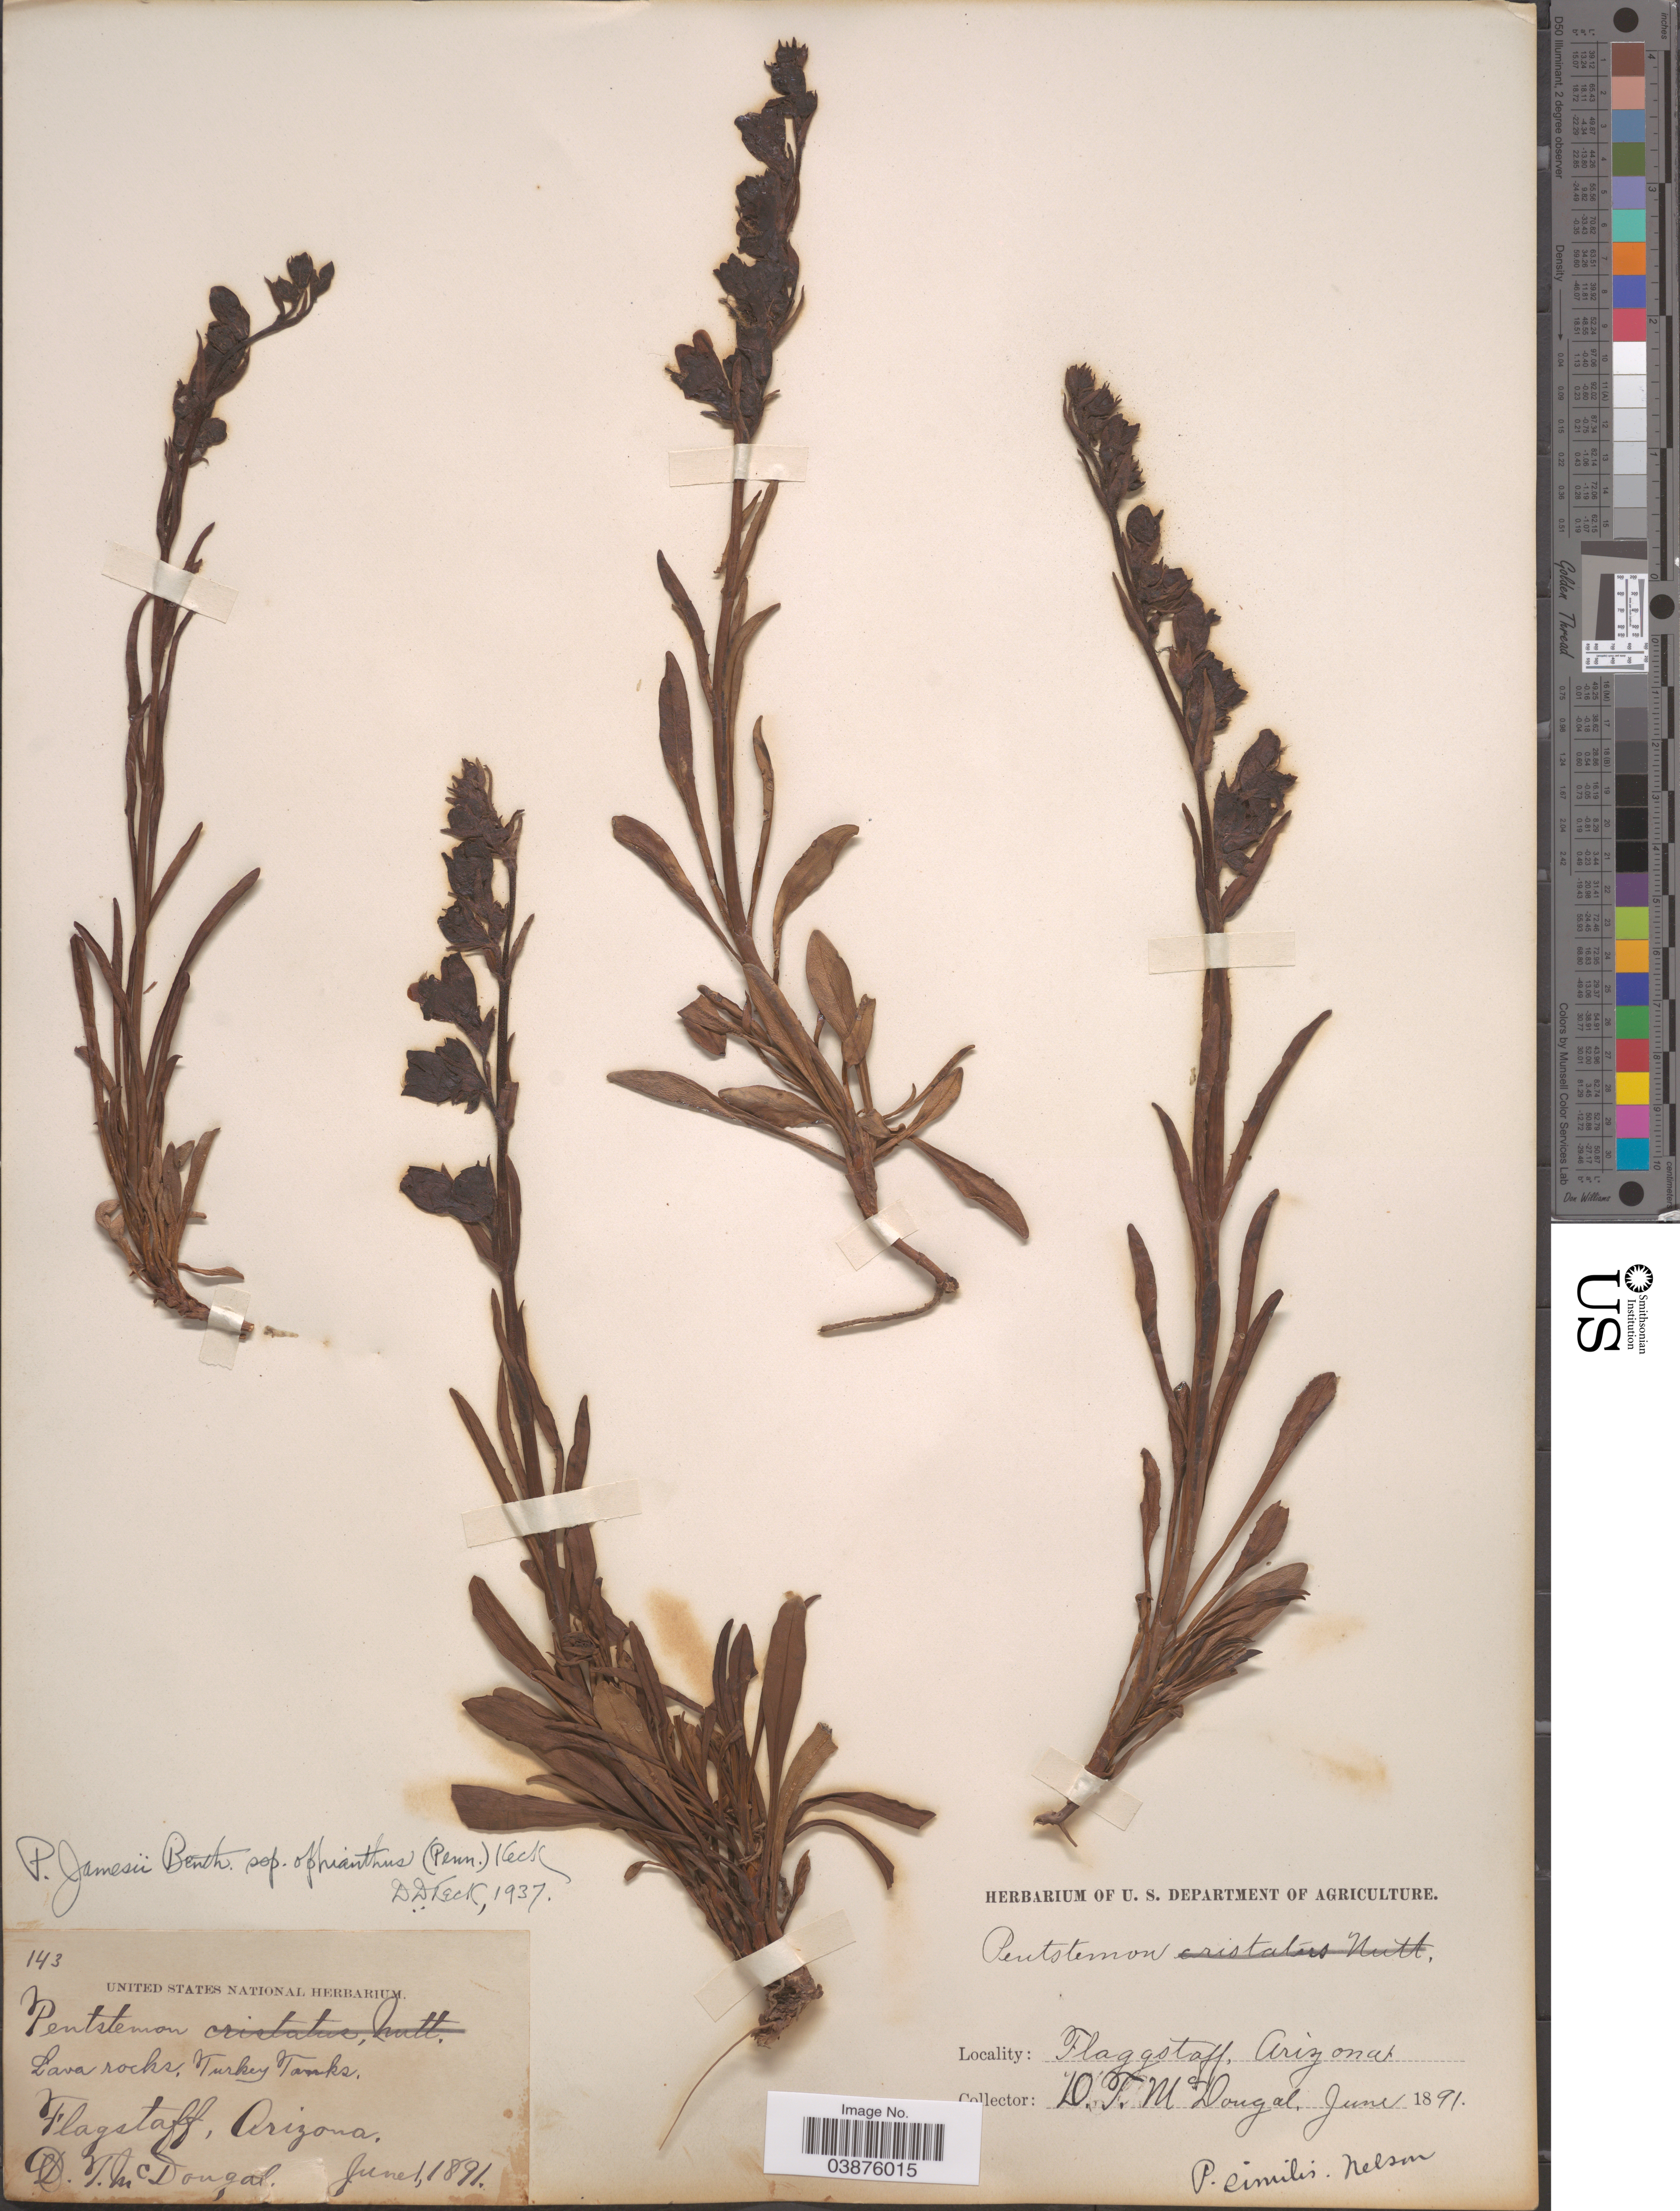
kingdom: Plantae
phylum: Tracheophyta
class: Magnoliopsida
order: Lamiales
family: Plantaginaceae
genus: Penstemon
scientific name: Penstemon jamesii subsp. ophianthus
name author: (Pennell) D.D. Keck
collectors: D. McDougal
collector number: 143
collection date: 1891-06-01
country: United States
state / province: Arizona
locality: Turkey Tanks. Flagstaff.